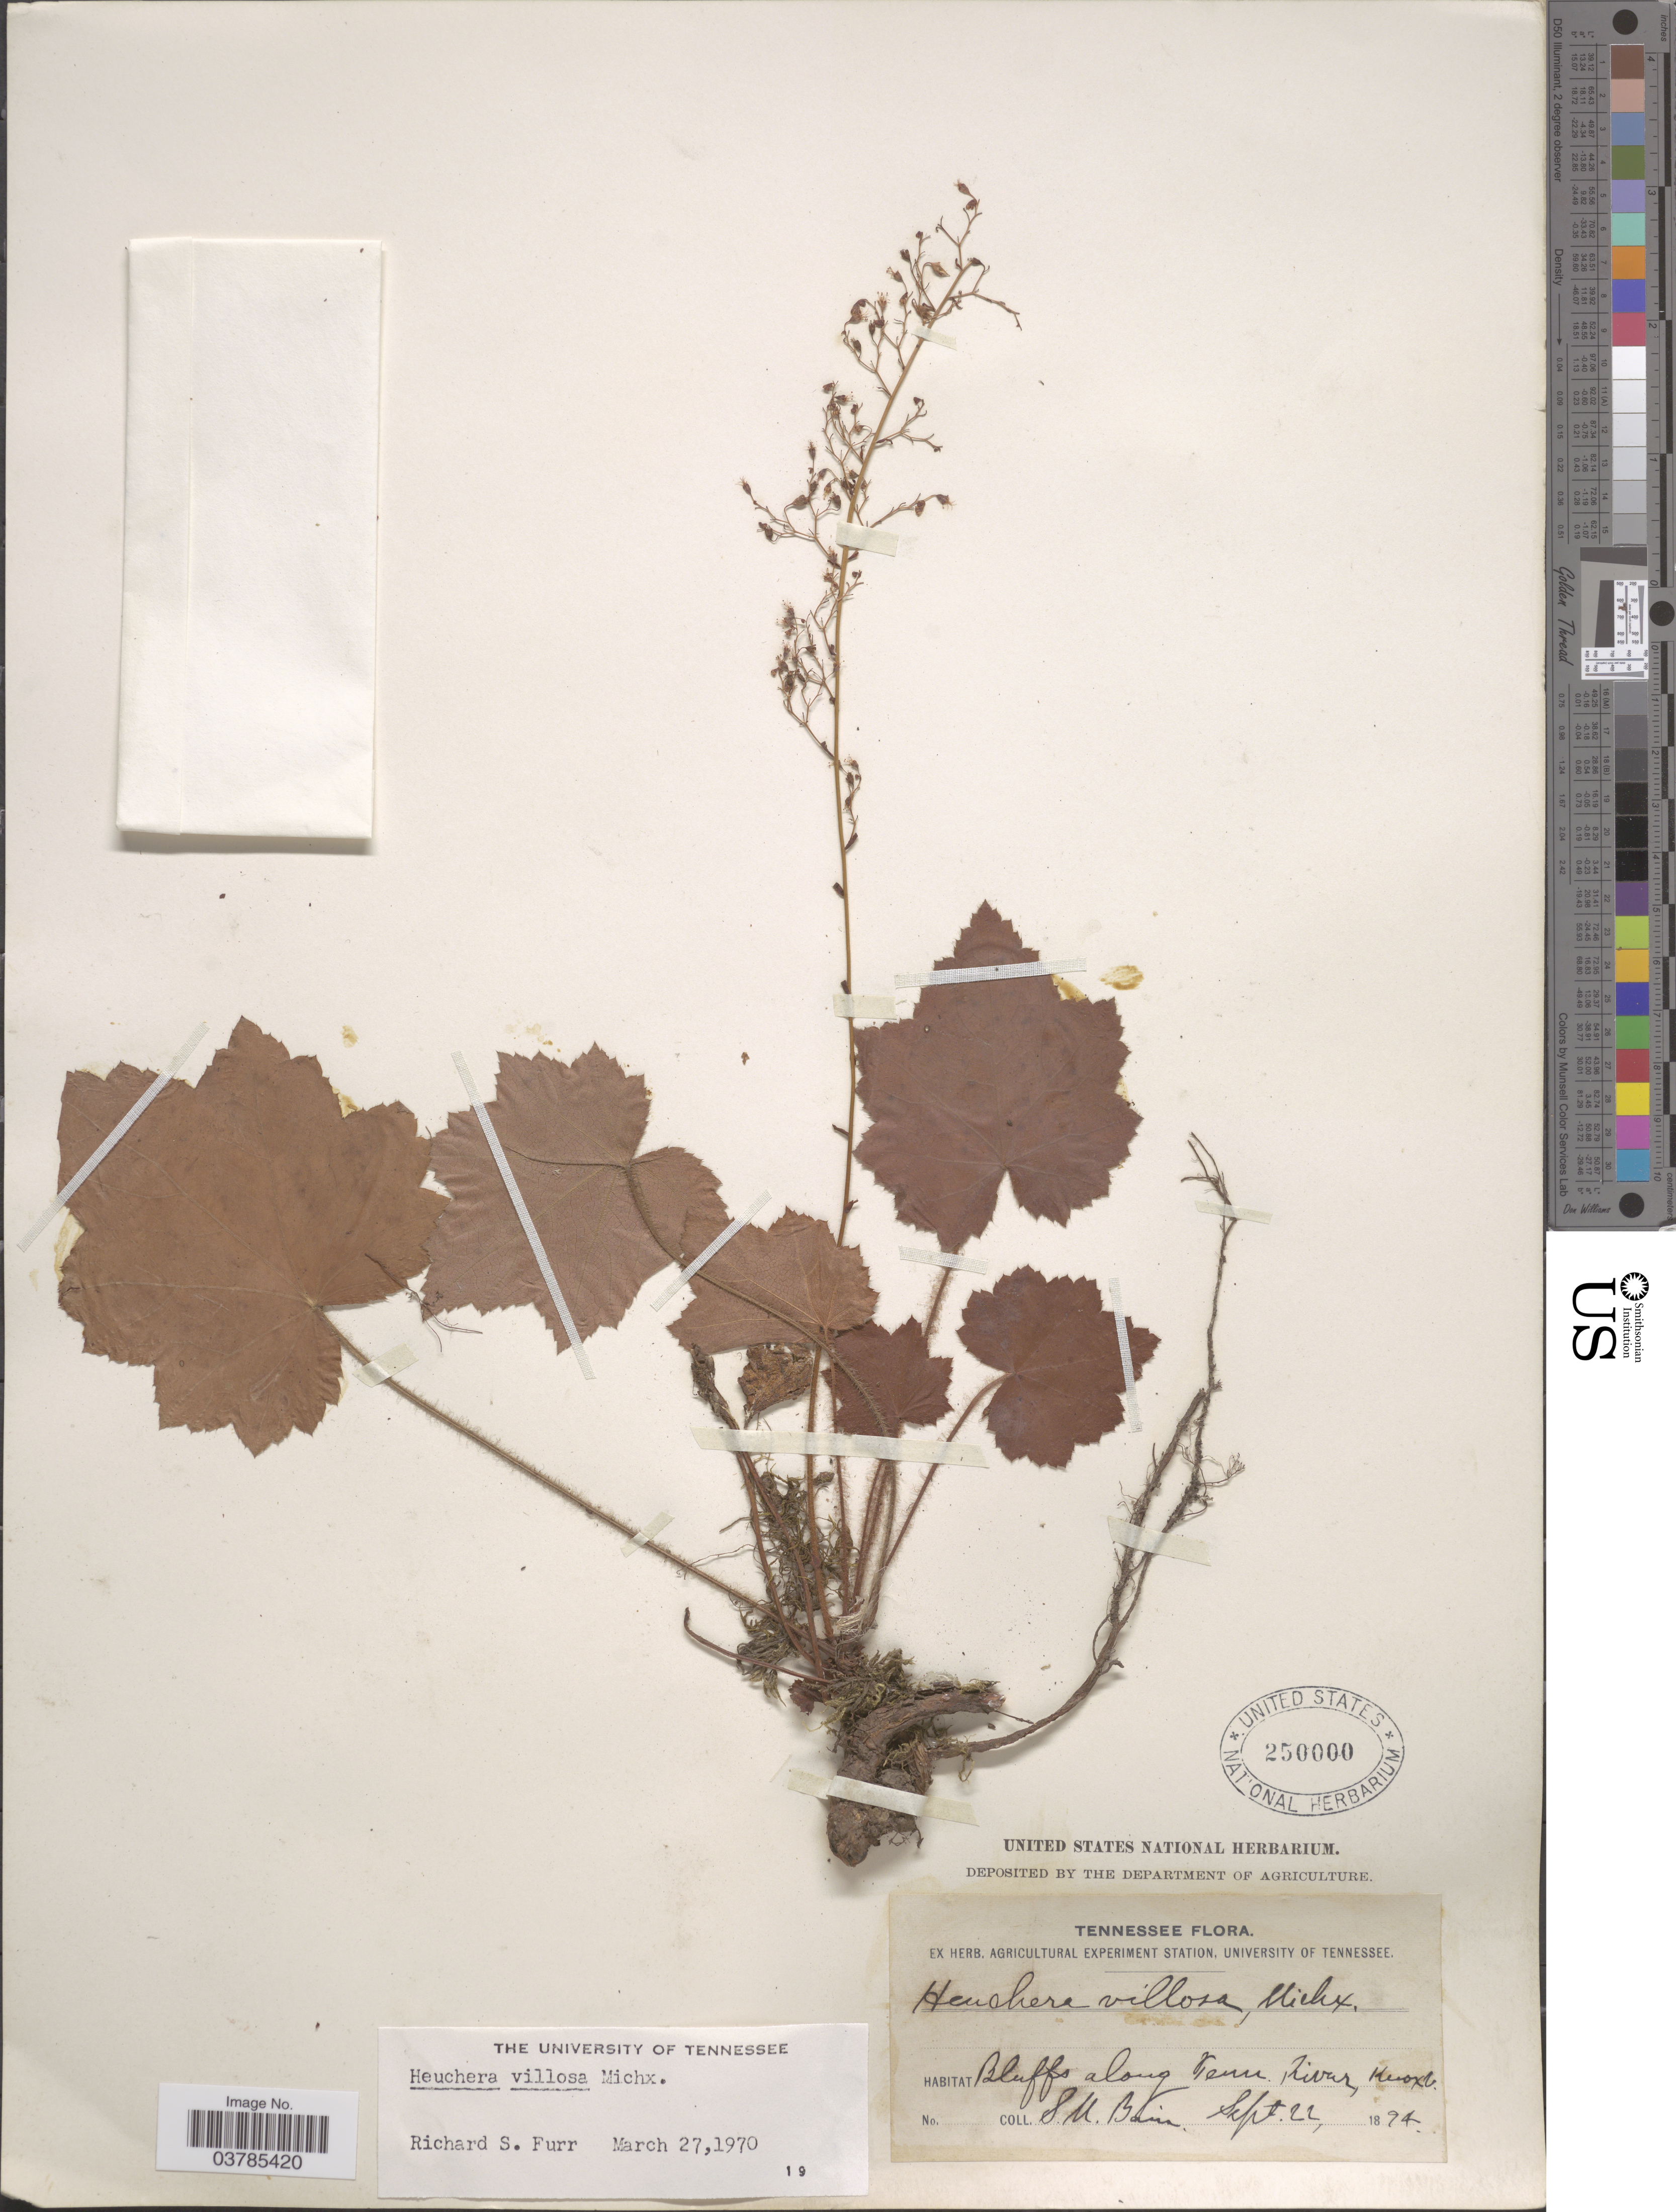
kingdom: Plantae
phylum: Tracheophyta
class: Magnoliopsida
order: Saxifragales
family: Saxifragaceae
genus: Heuchera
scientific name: Heuchera villosa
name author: Michx.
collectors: S. M. Bain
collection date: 1894-09-22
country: United States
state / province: Tennessee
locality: Bluffs along Tenn. River, Knoxv.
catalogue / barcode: US 250000